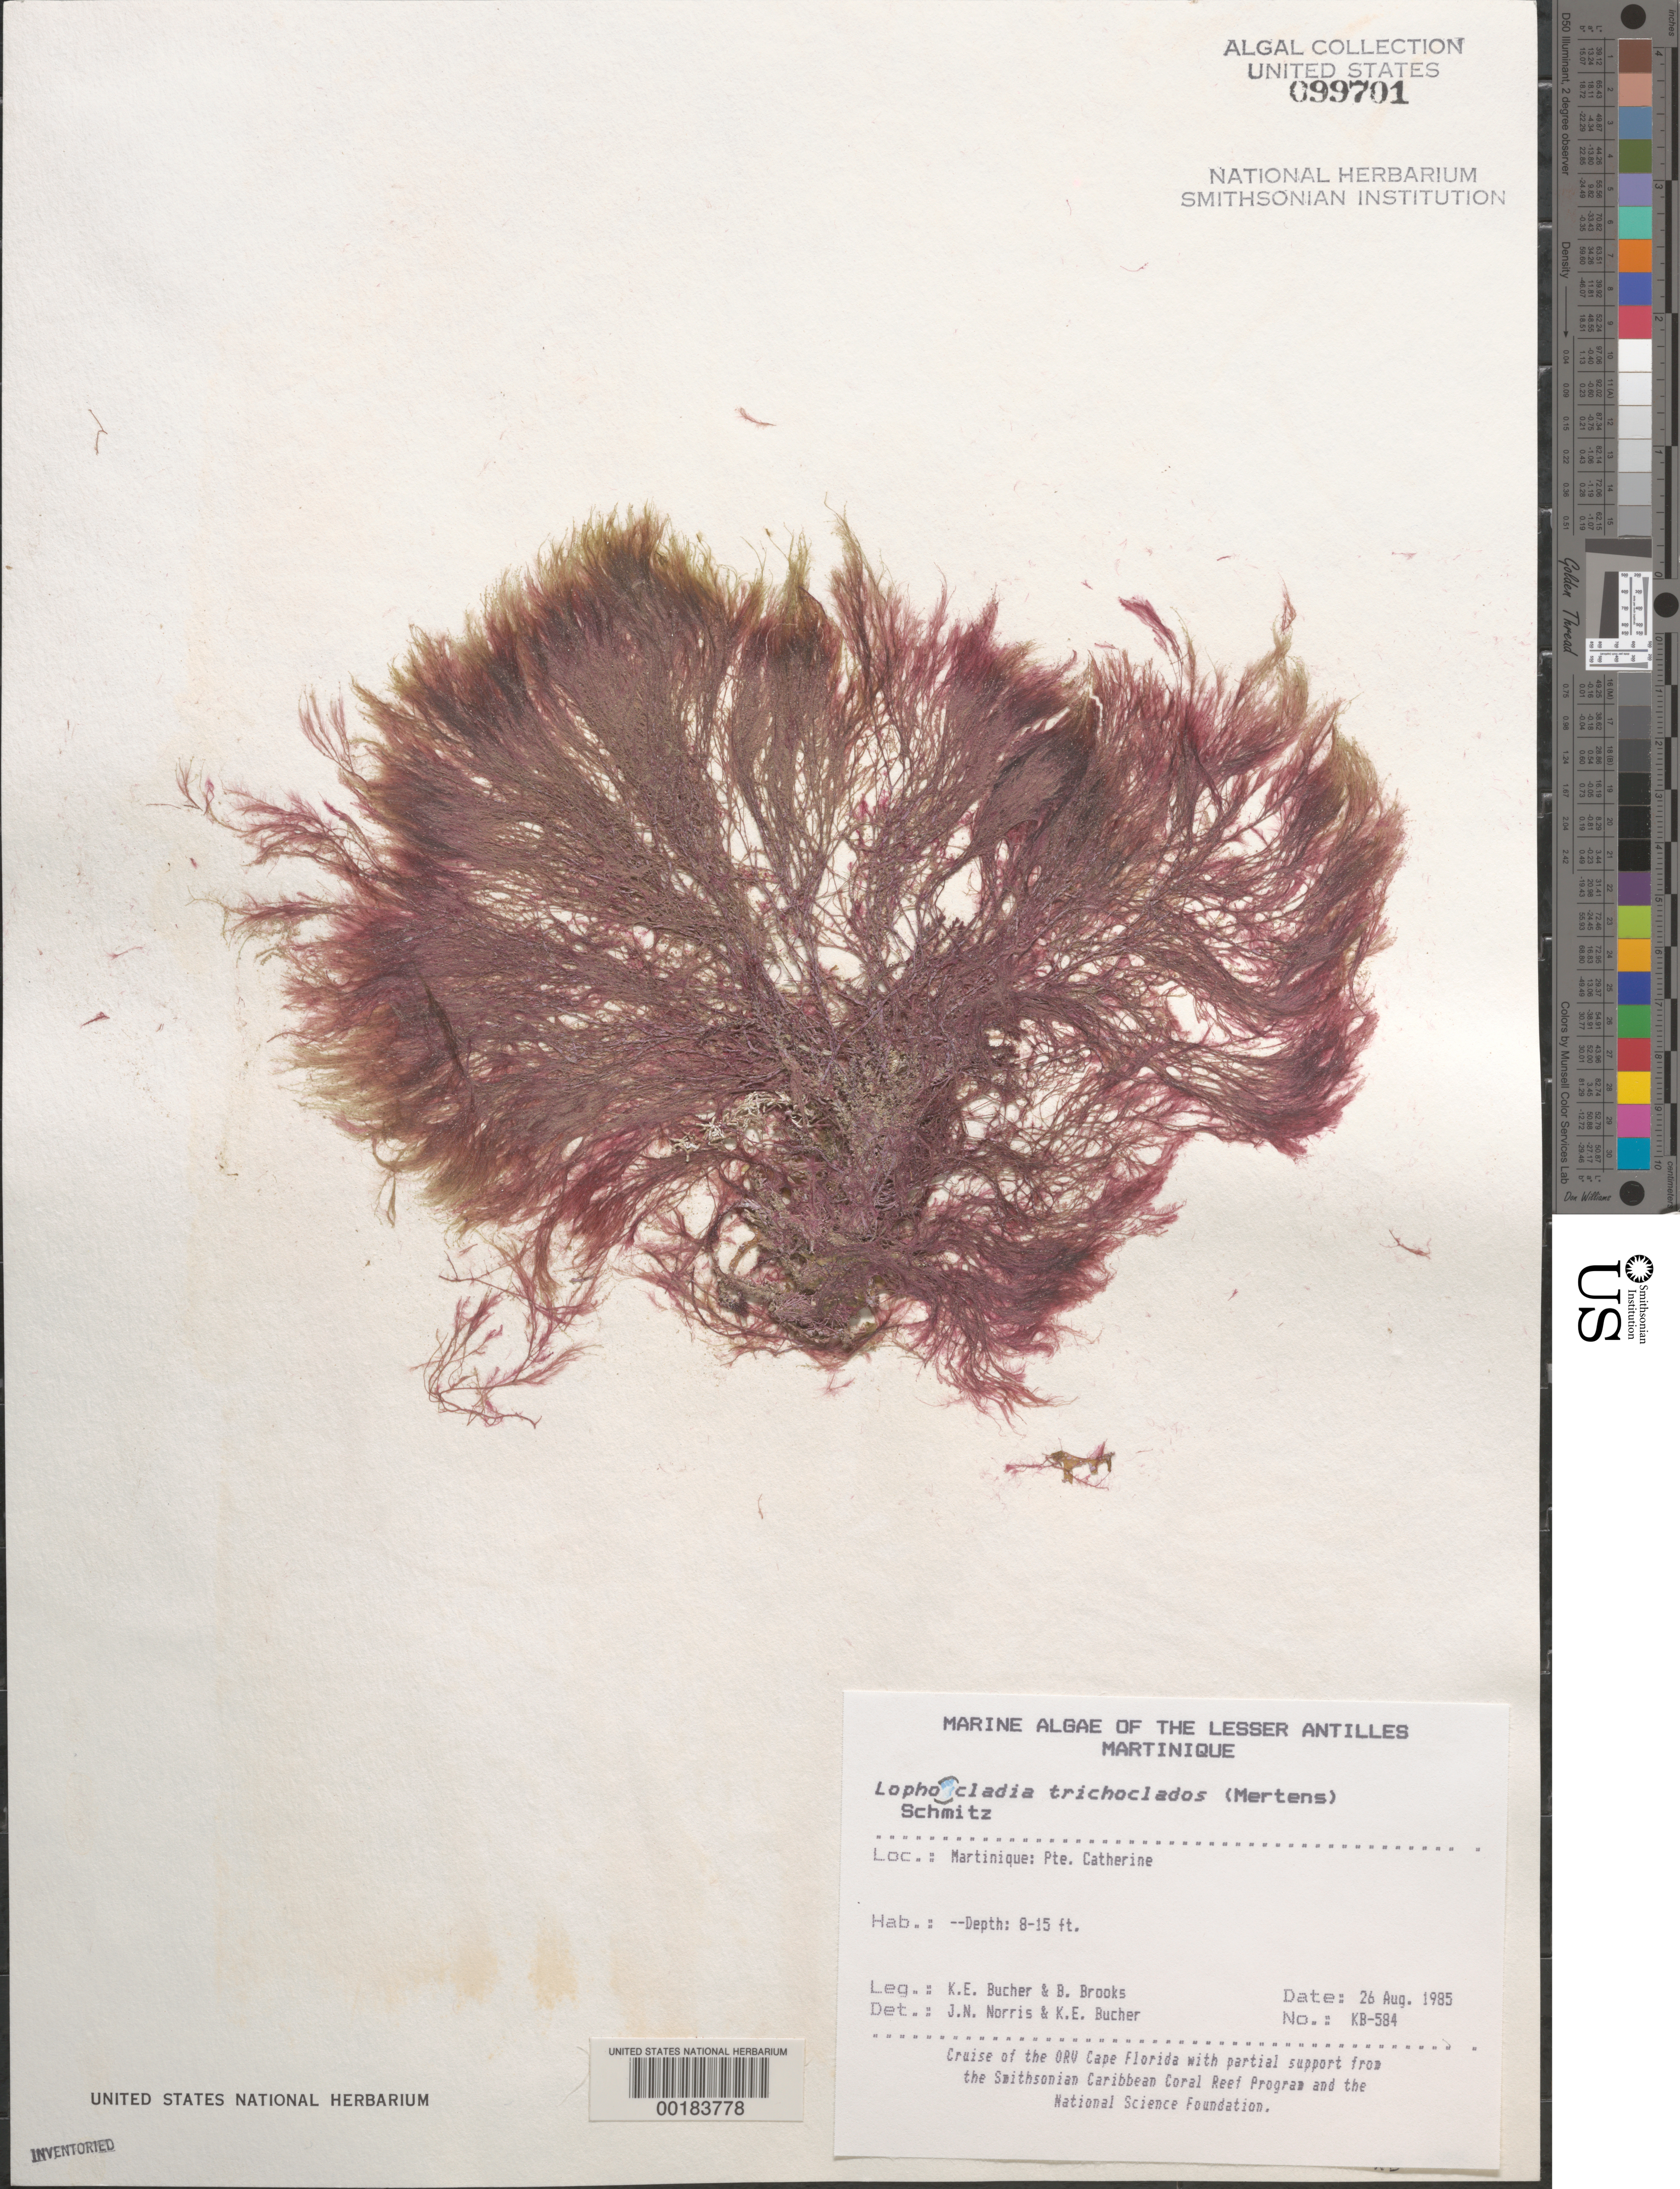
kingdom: Plantae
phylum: Rhodophyta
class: Florideophyceae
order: Ceramiales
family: Rhodomelaceae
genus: Lophocladia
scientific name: Lophocladia trichoclados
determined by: Norris, J. N.; Bucher, K. E.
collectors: K. E. Bucher & B. Brooks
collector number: Kb-584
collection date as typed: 29 Aug 1985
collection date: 1985-08-29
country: Martinique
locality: Pointe Catherine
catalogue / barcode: US 99701